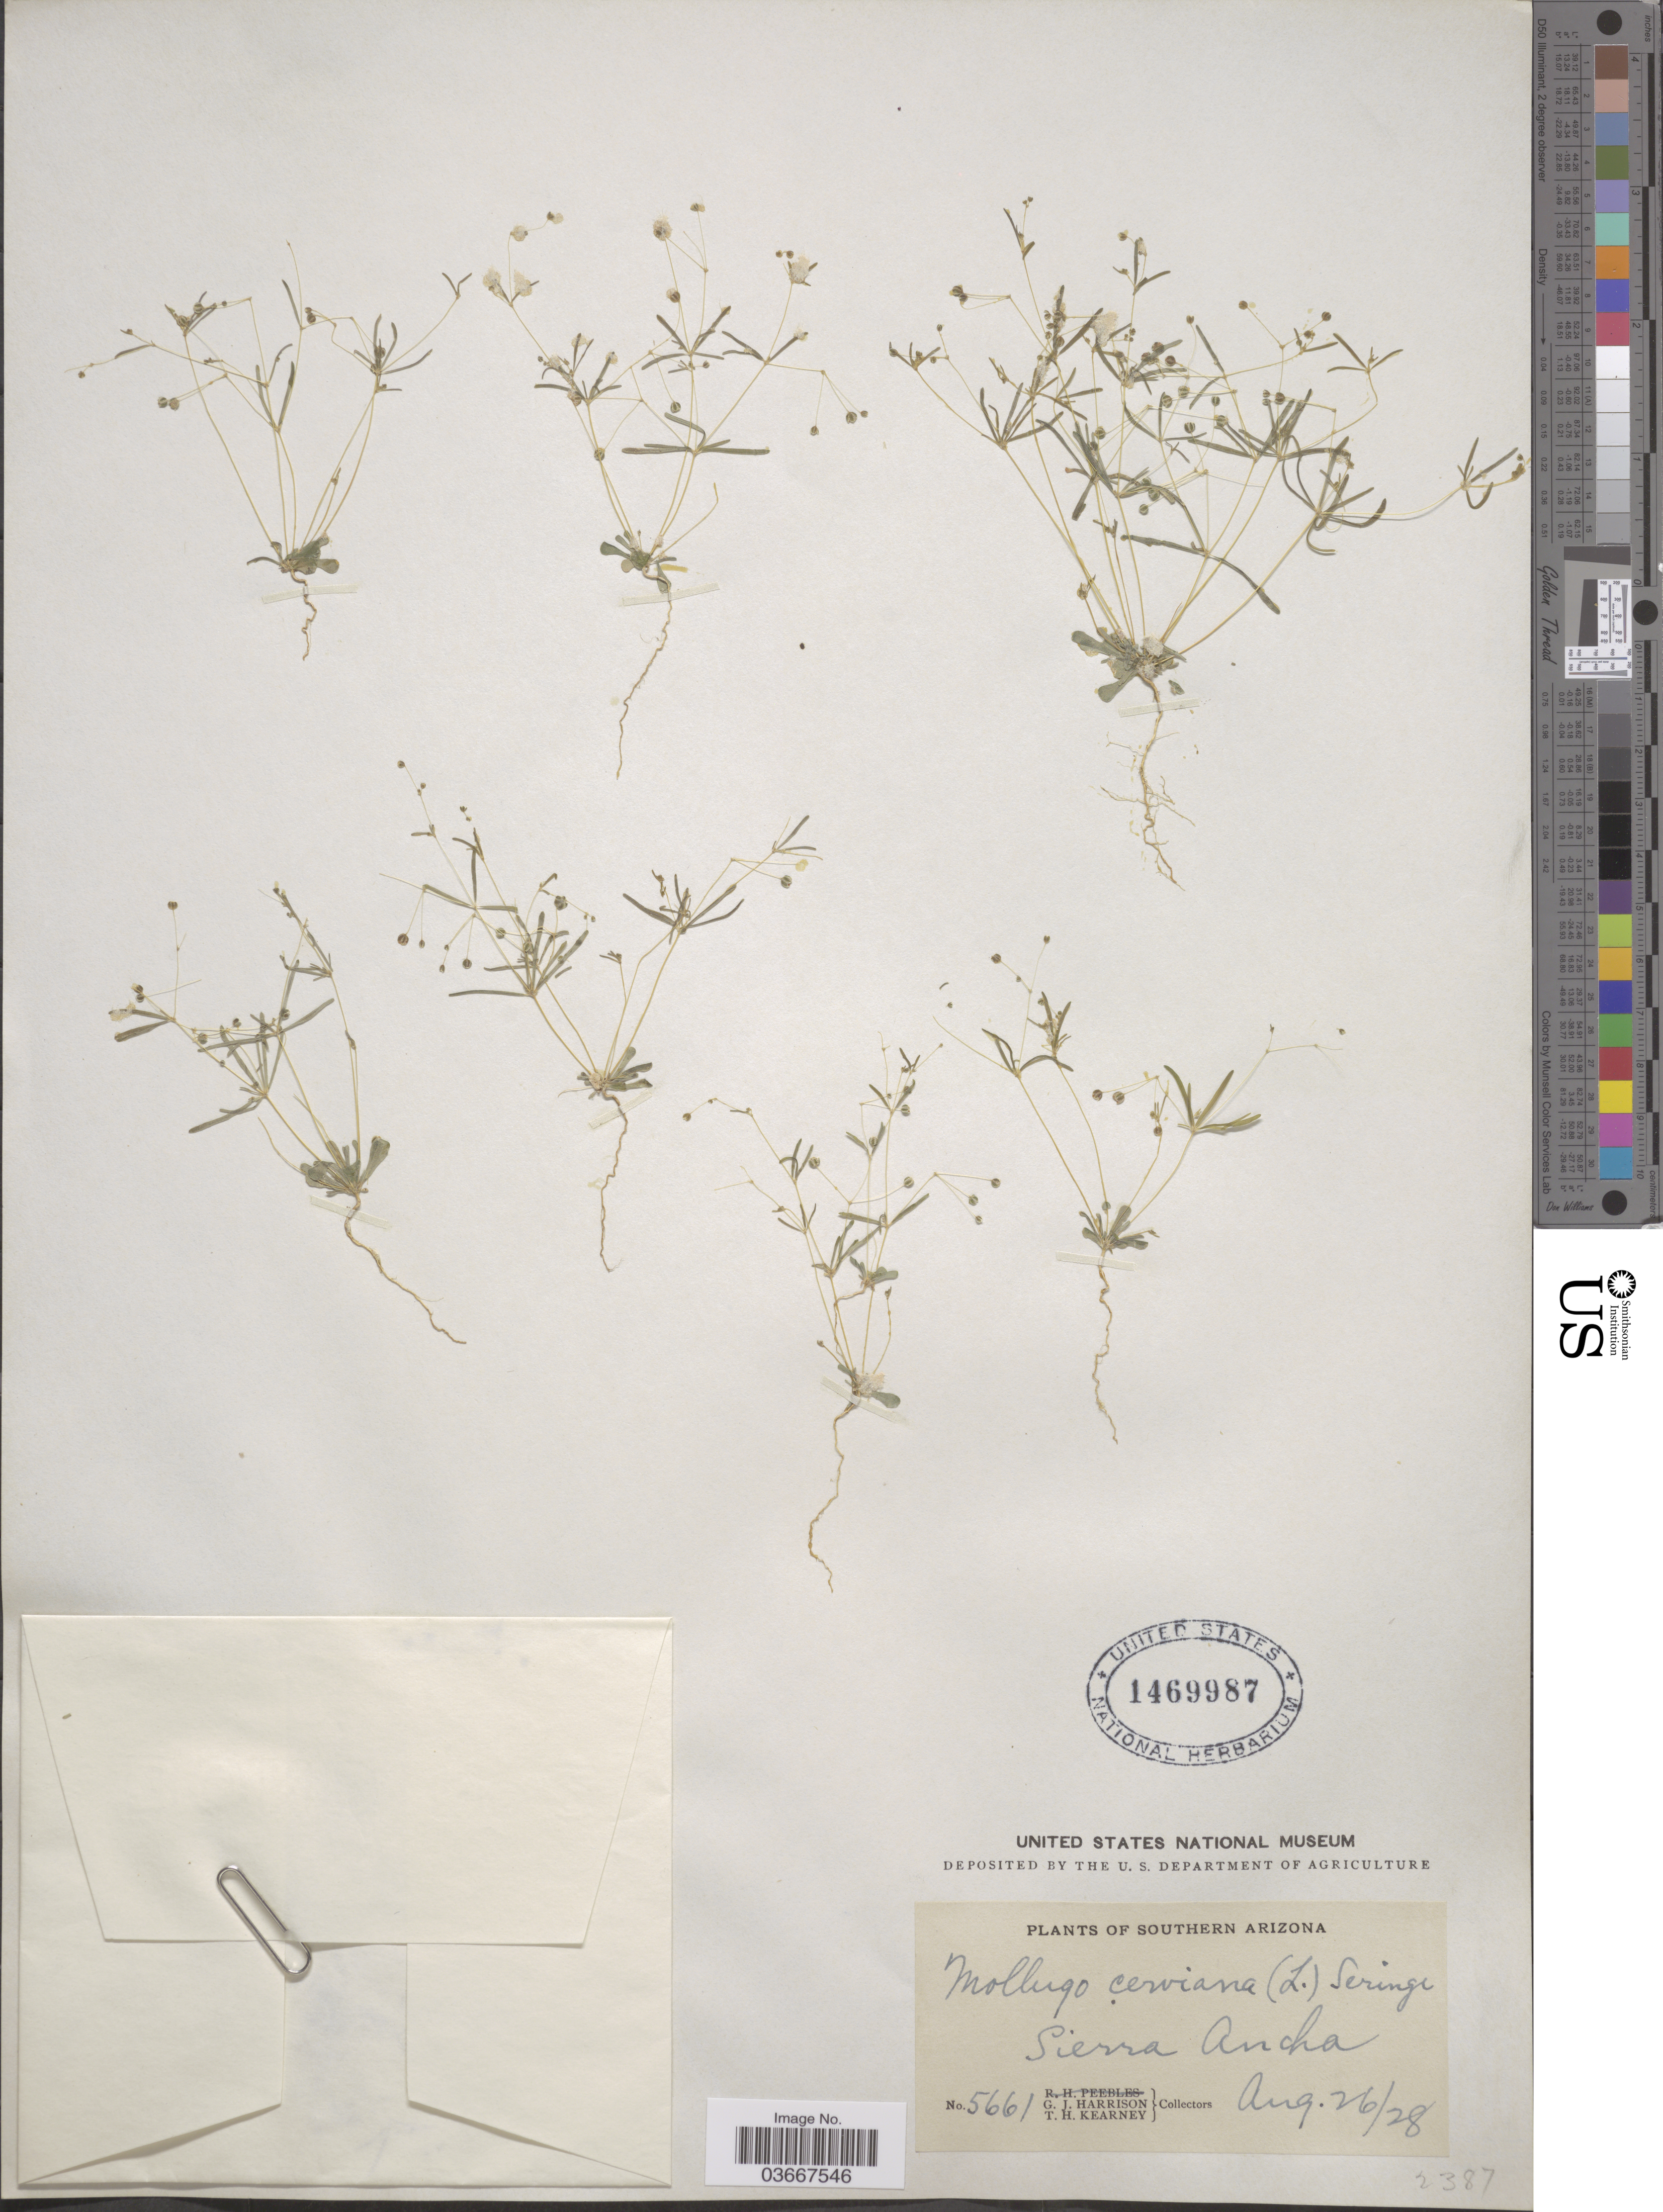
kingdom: Plantae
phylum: Tracheophyta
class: Magnoliopsida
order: Caryophyllales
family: Molluginaceae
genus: Hypertelis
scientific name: Hypertelis umbellata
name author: (Forssk.) Thulin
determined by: Strong, Mark T., (BOT), Smithsonian Institution - National Museum of Natural History (UNITED STATES)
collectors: G. J. Harrison & T. H. Kearney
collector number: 5661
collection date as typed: Transcribed d/m/y: 26/8/28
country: United States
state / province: Arizona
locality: Southern Arizona, Sierra Ancha.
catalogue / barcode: US 1469987